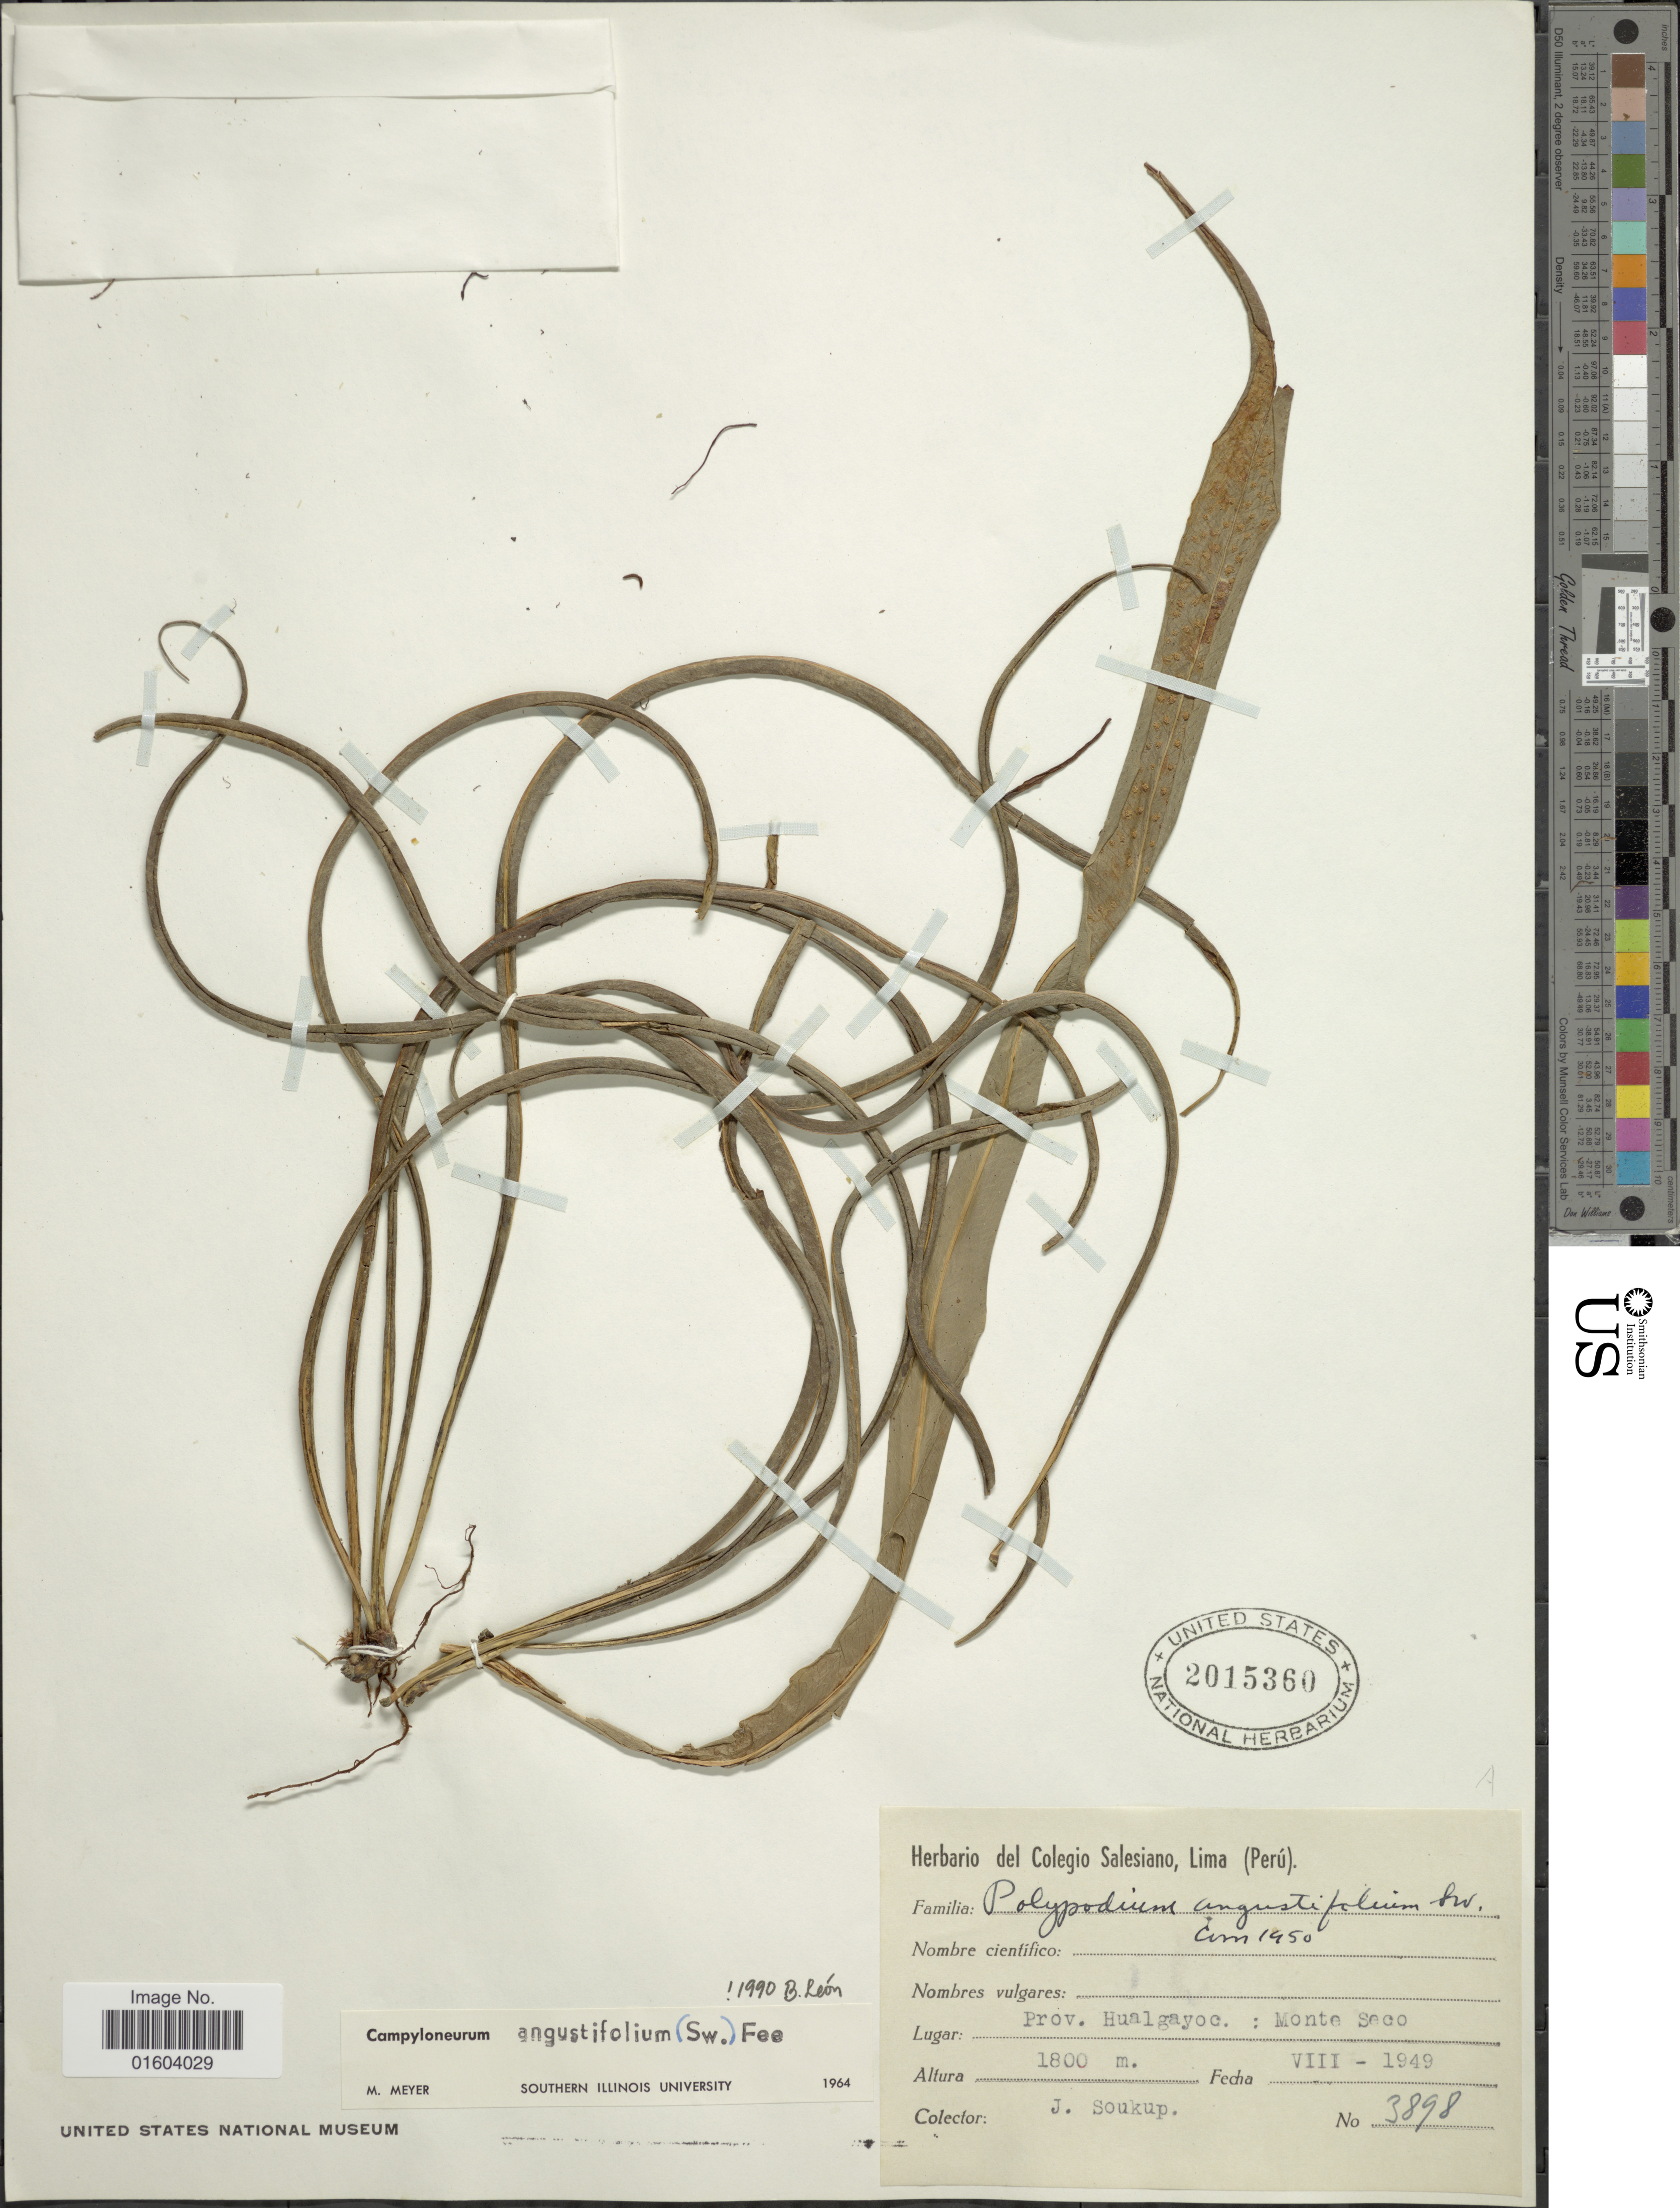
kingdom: Plantae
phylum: Tracheophyta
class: Polypodiopsida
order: Polypodiales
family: Polypodiaceae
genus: Campyloneurum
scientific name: Campyloneurum angustifolium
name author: (Sw.) Fée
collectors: J. Soukup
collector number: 3898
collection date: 1949-08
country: Peru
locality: Prov. Hualgayoc: Monte Seco.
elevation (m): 1800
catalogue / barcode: US 2015360